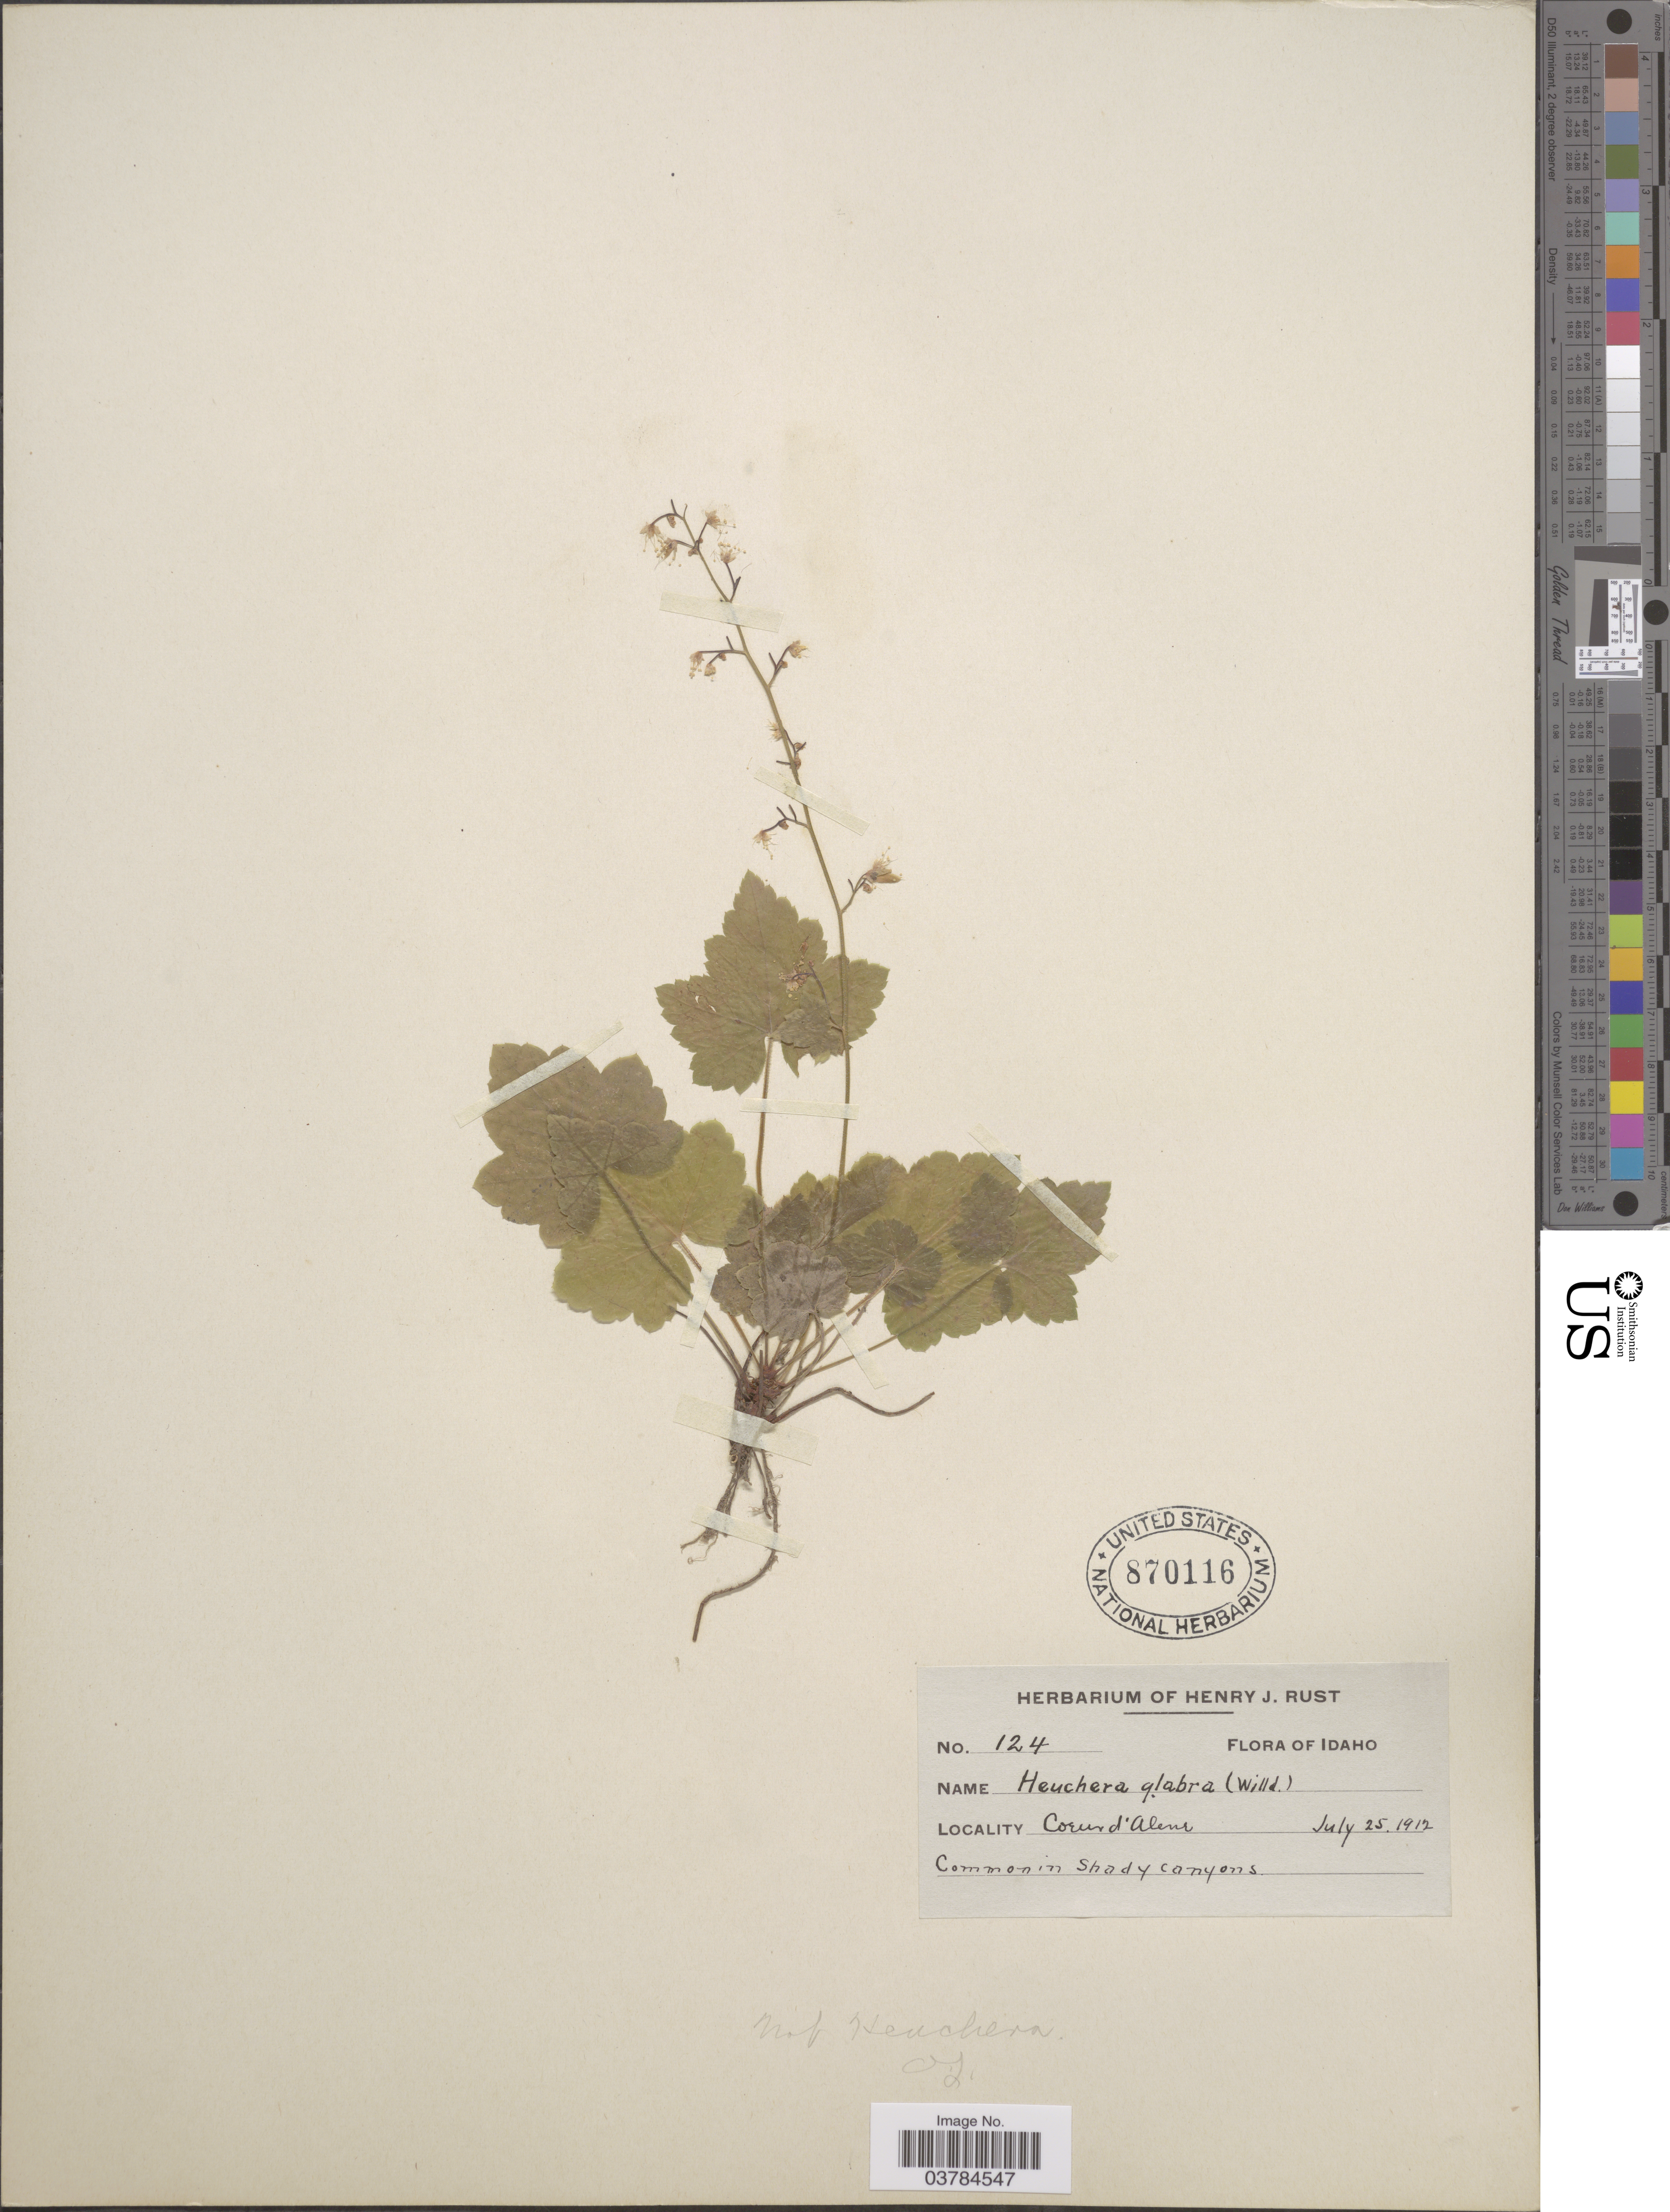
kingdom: Plantae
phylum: Tracheophyta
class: Magnoliopsida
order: Saxifragales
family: Saxifragaceae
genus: Heuchera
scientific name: Heuchera glabra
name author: Willd. ex Roem. & Schult.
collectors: H. J. Rust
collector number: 124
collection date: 1912-07-25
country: United States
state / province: Idaho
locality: Coeur d'Alene.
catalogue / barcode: US 870116